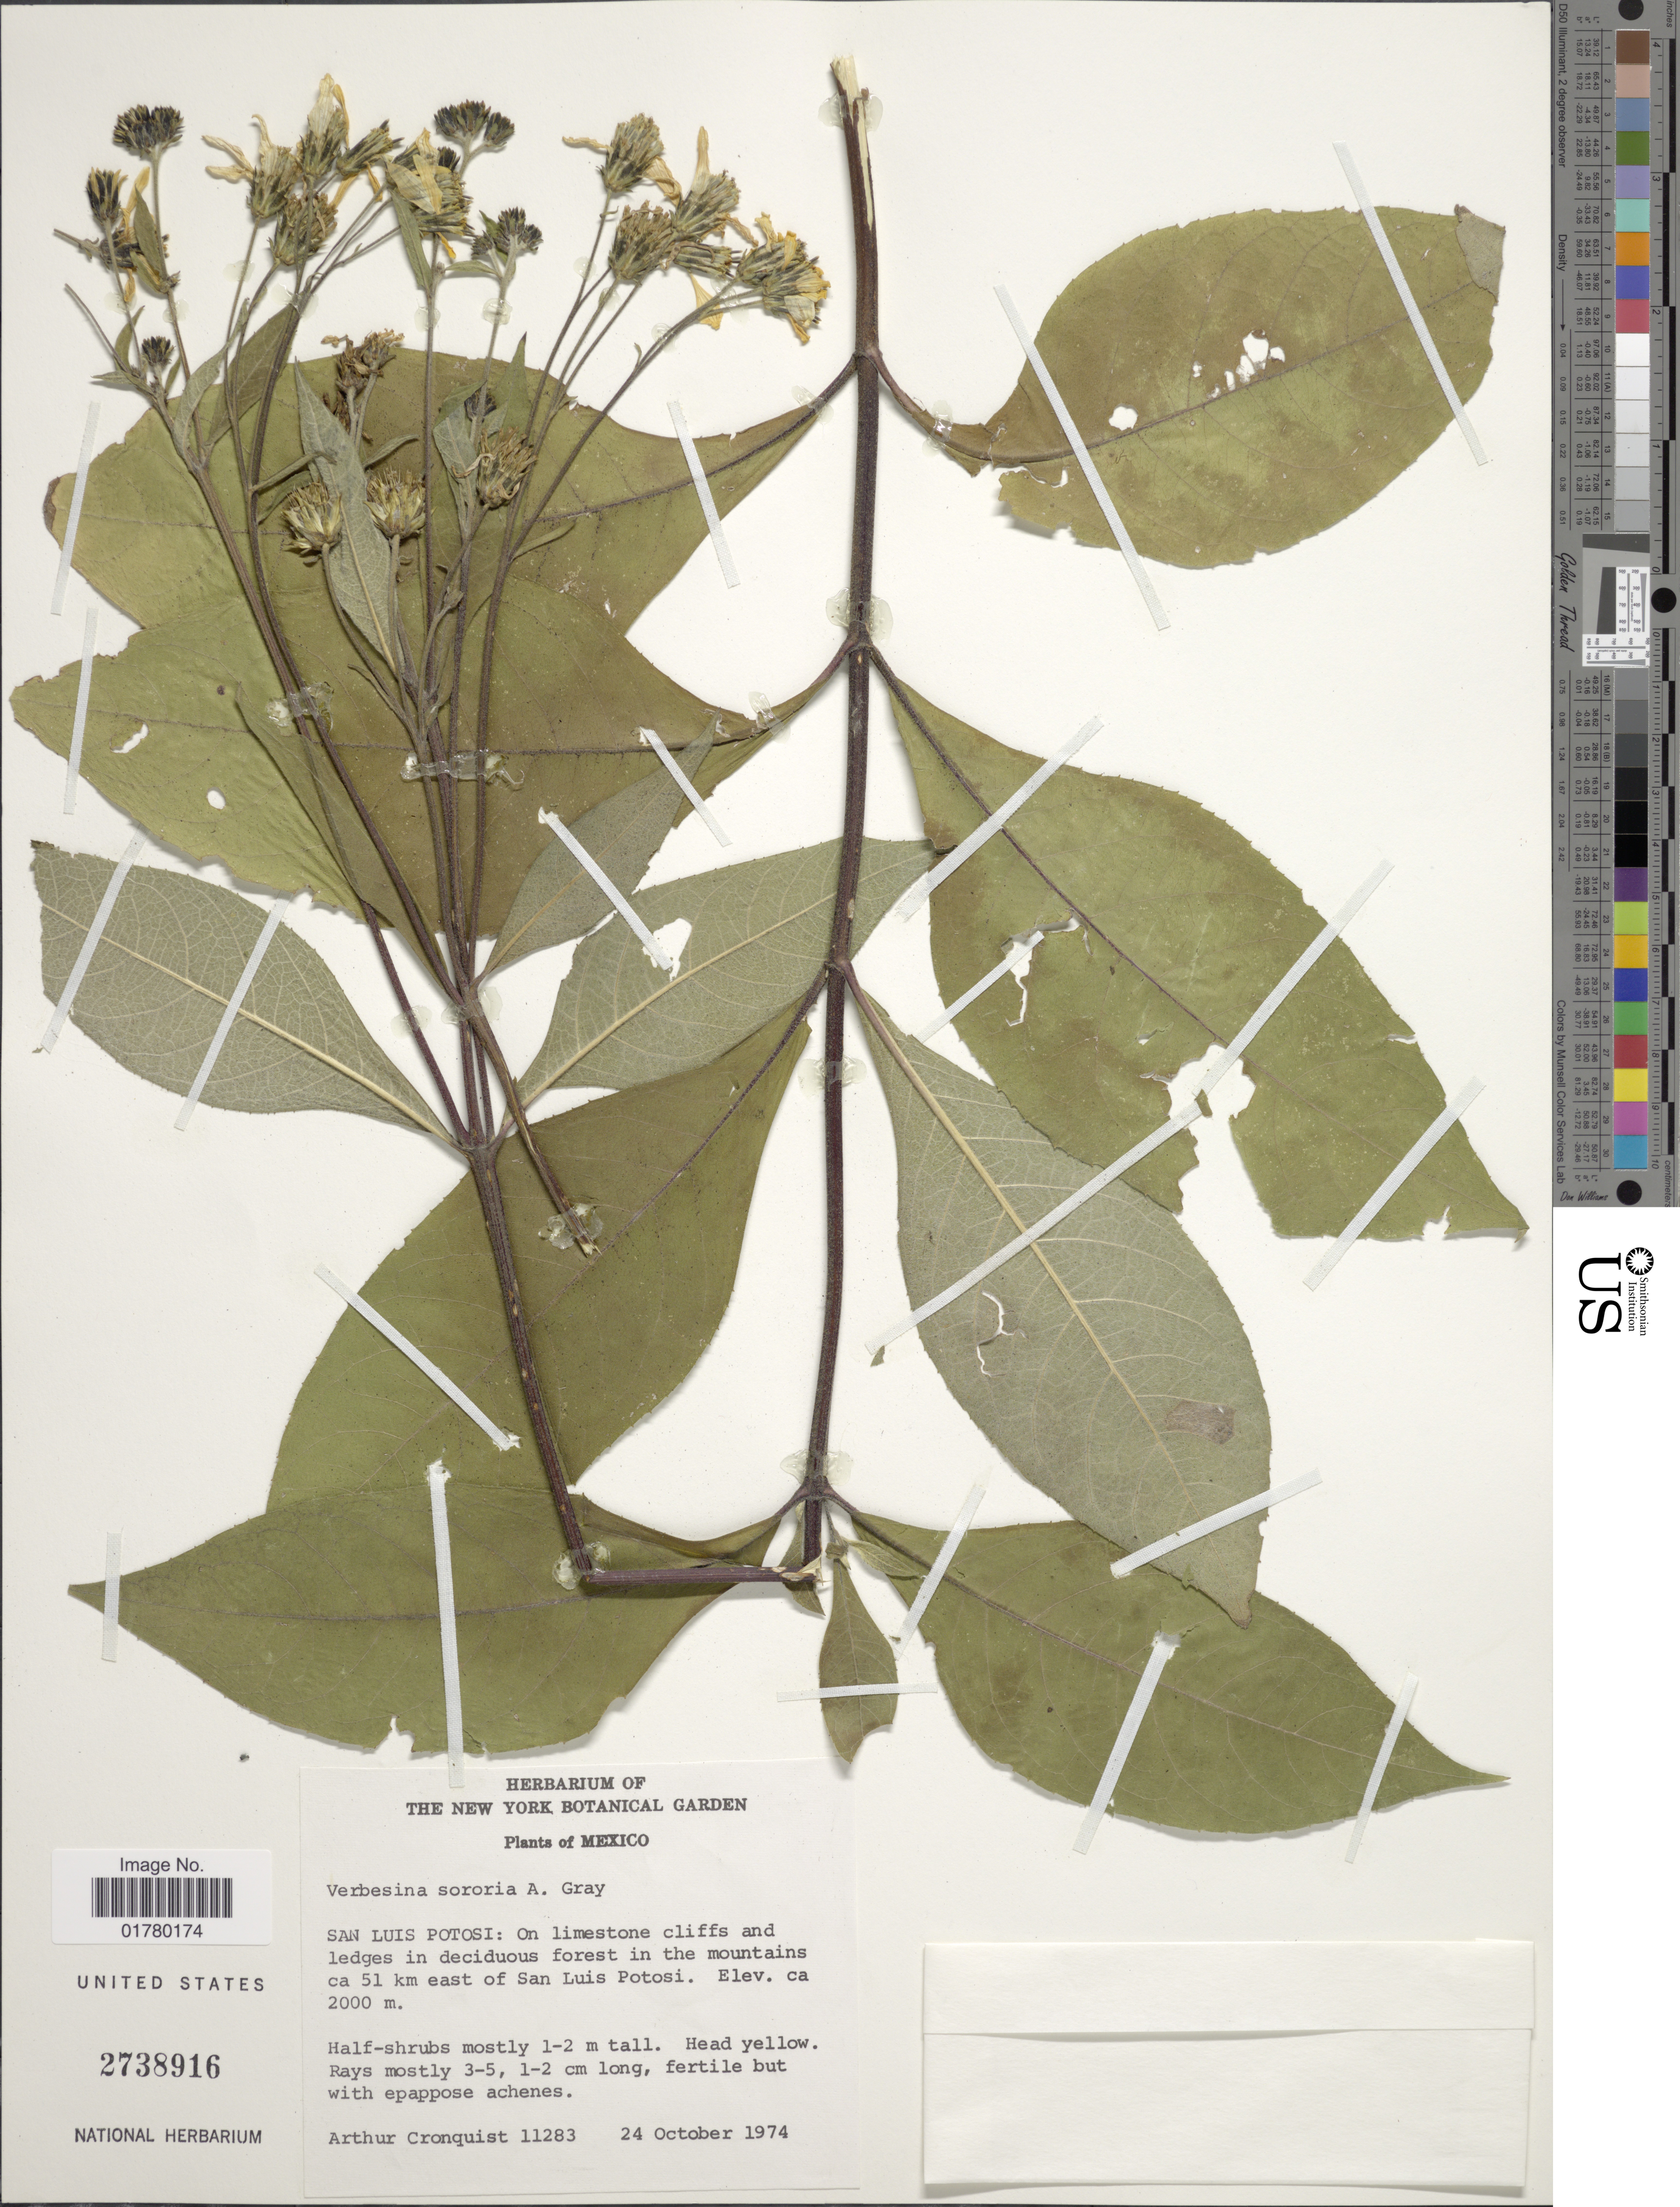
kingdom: Plantae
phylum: Tracheophyta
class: Magnoliopsida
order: Asterales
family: Asteraceae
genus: Verbesina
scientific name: Verbesina sororia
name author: A. Gray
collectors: A. J. Cronquist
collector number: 11283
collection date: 1974-10-24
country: Mexico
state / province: San Luis Potosí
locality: On limestone cliffs and ledges in deciduous forest in the mountains ca 51 km east of San Luis Potosi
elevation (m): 2000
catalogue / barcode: US 2738916